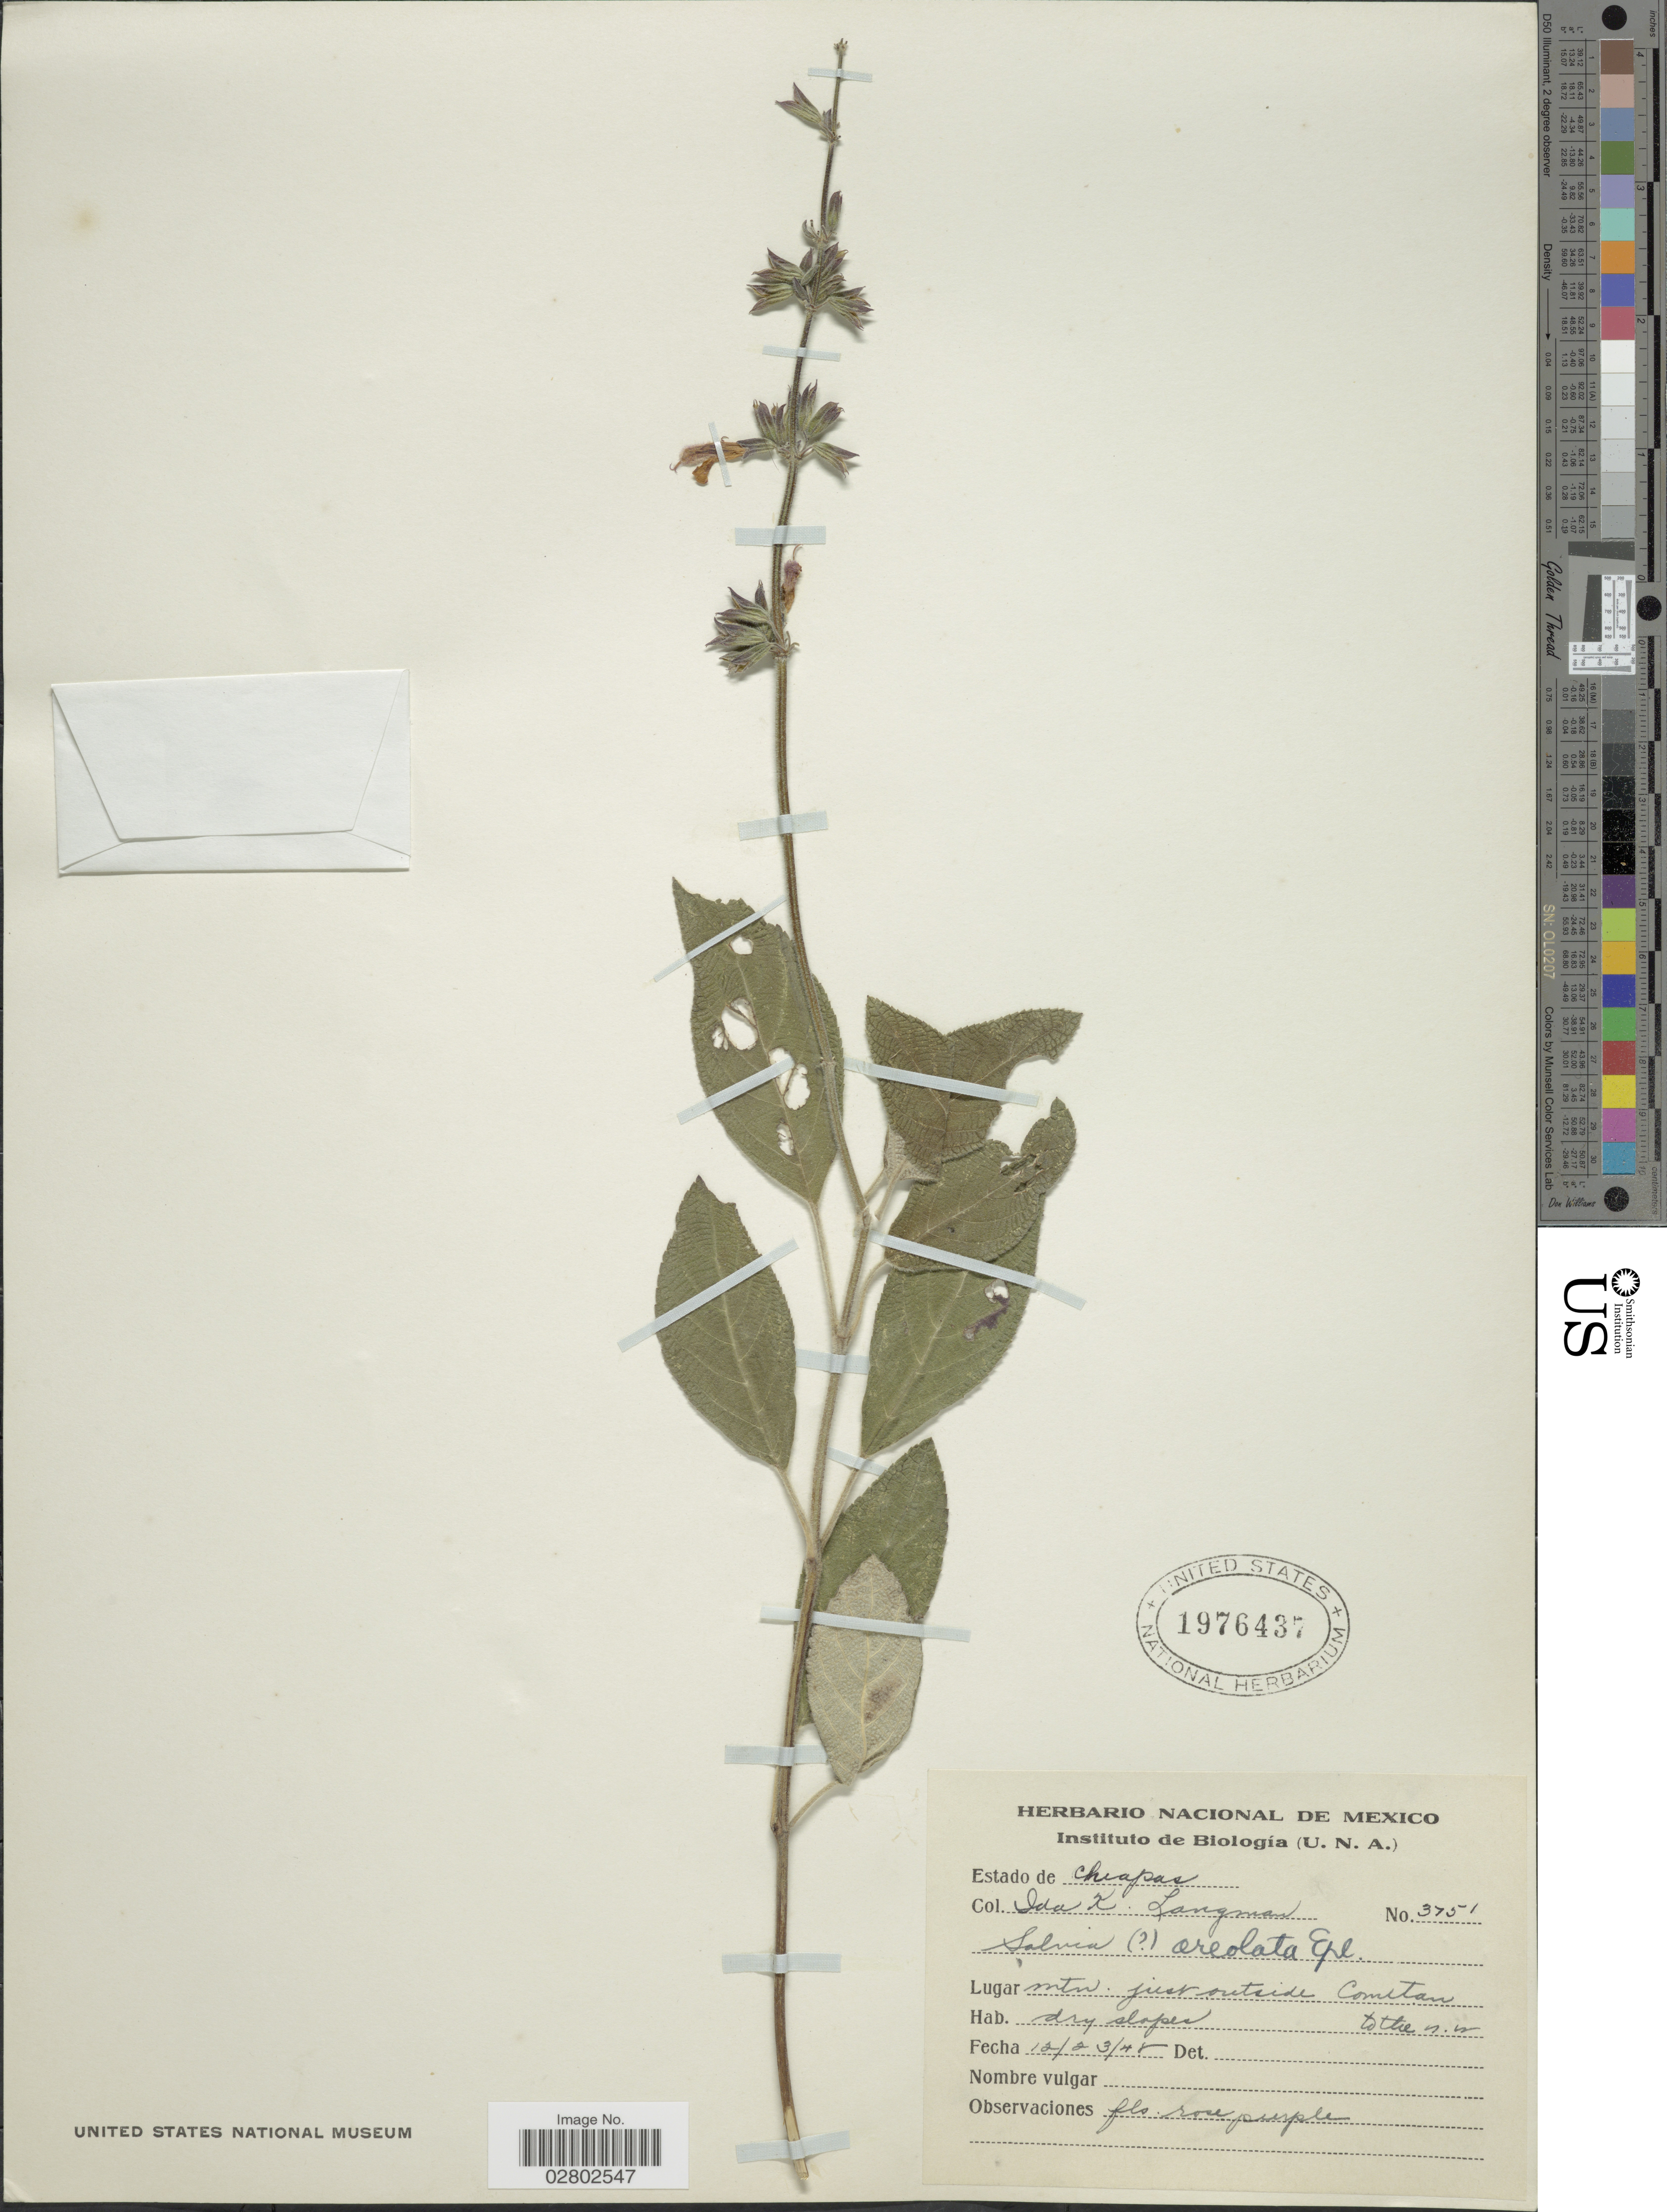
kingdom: Plantae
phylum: Tracheophyta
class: Magnoliopsida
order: Lamiales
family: Lamiaceae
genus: Salvia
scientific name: Salvia areolata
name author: Epling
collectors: I. K. Langman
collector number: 3751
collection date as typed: Transcribed d/m/y: 23/12/48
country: Mexico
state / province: Chiapas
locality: Mts. just outside Comitan to the n.w.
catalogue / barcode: US 1976437